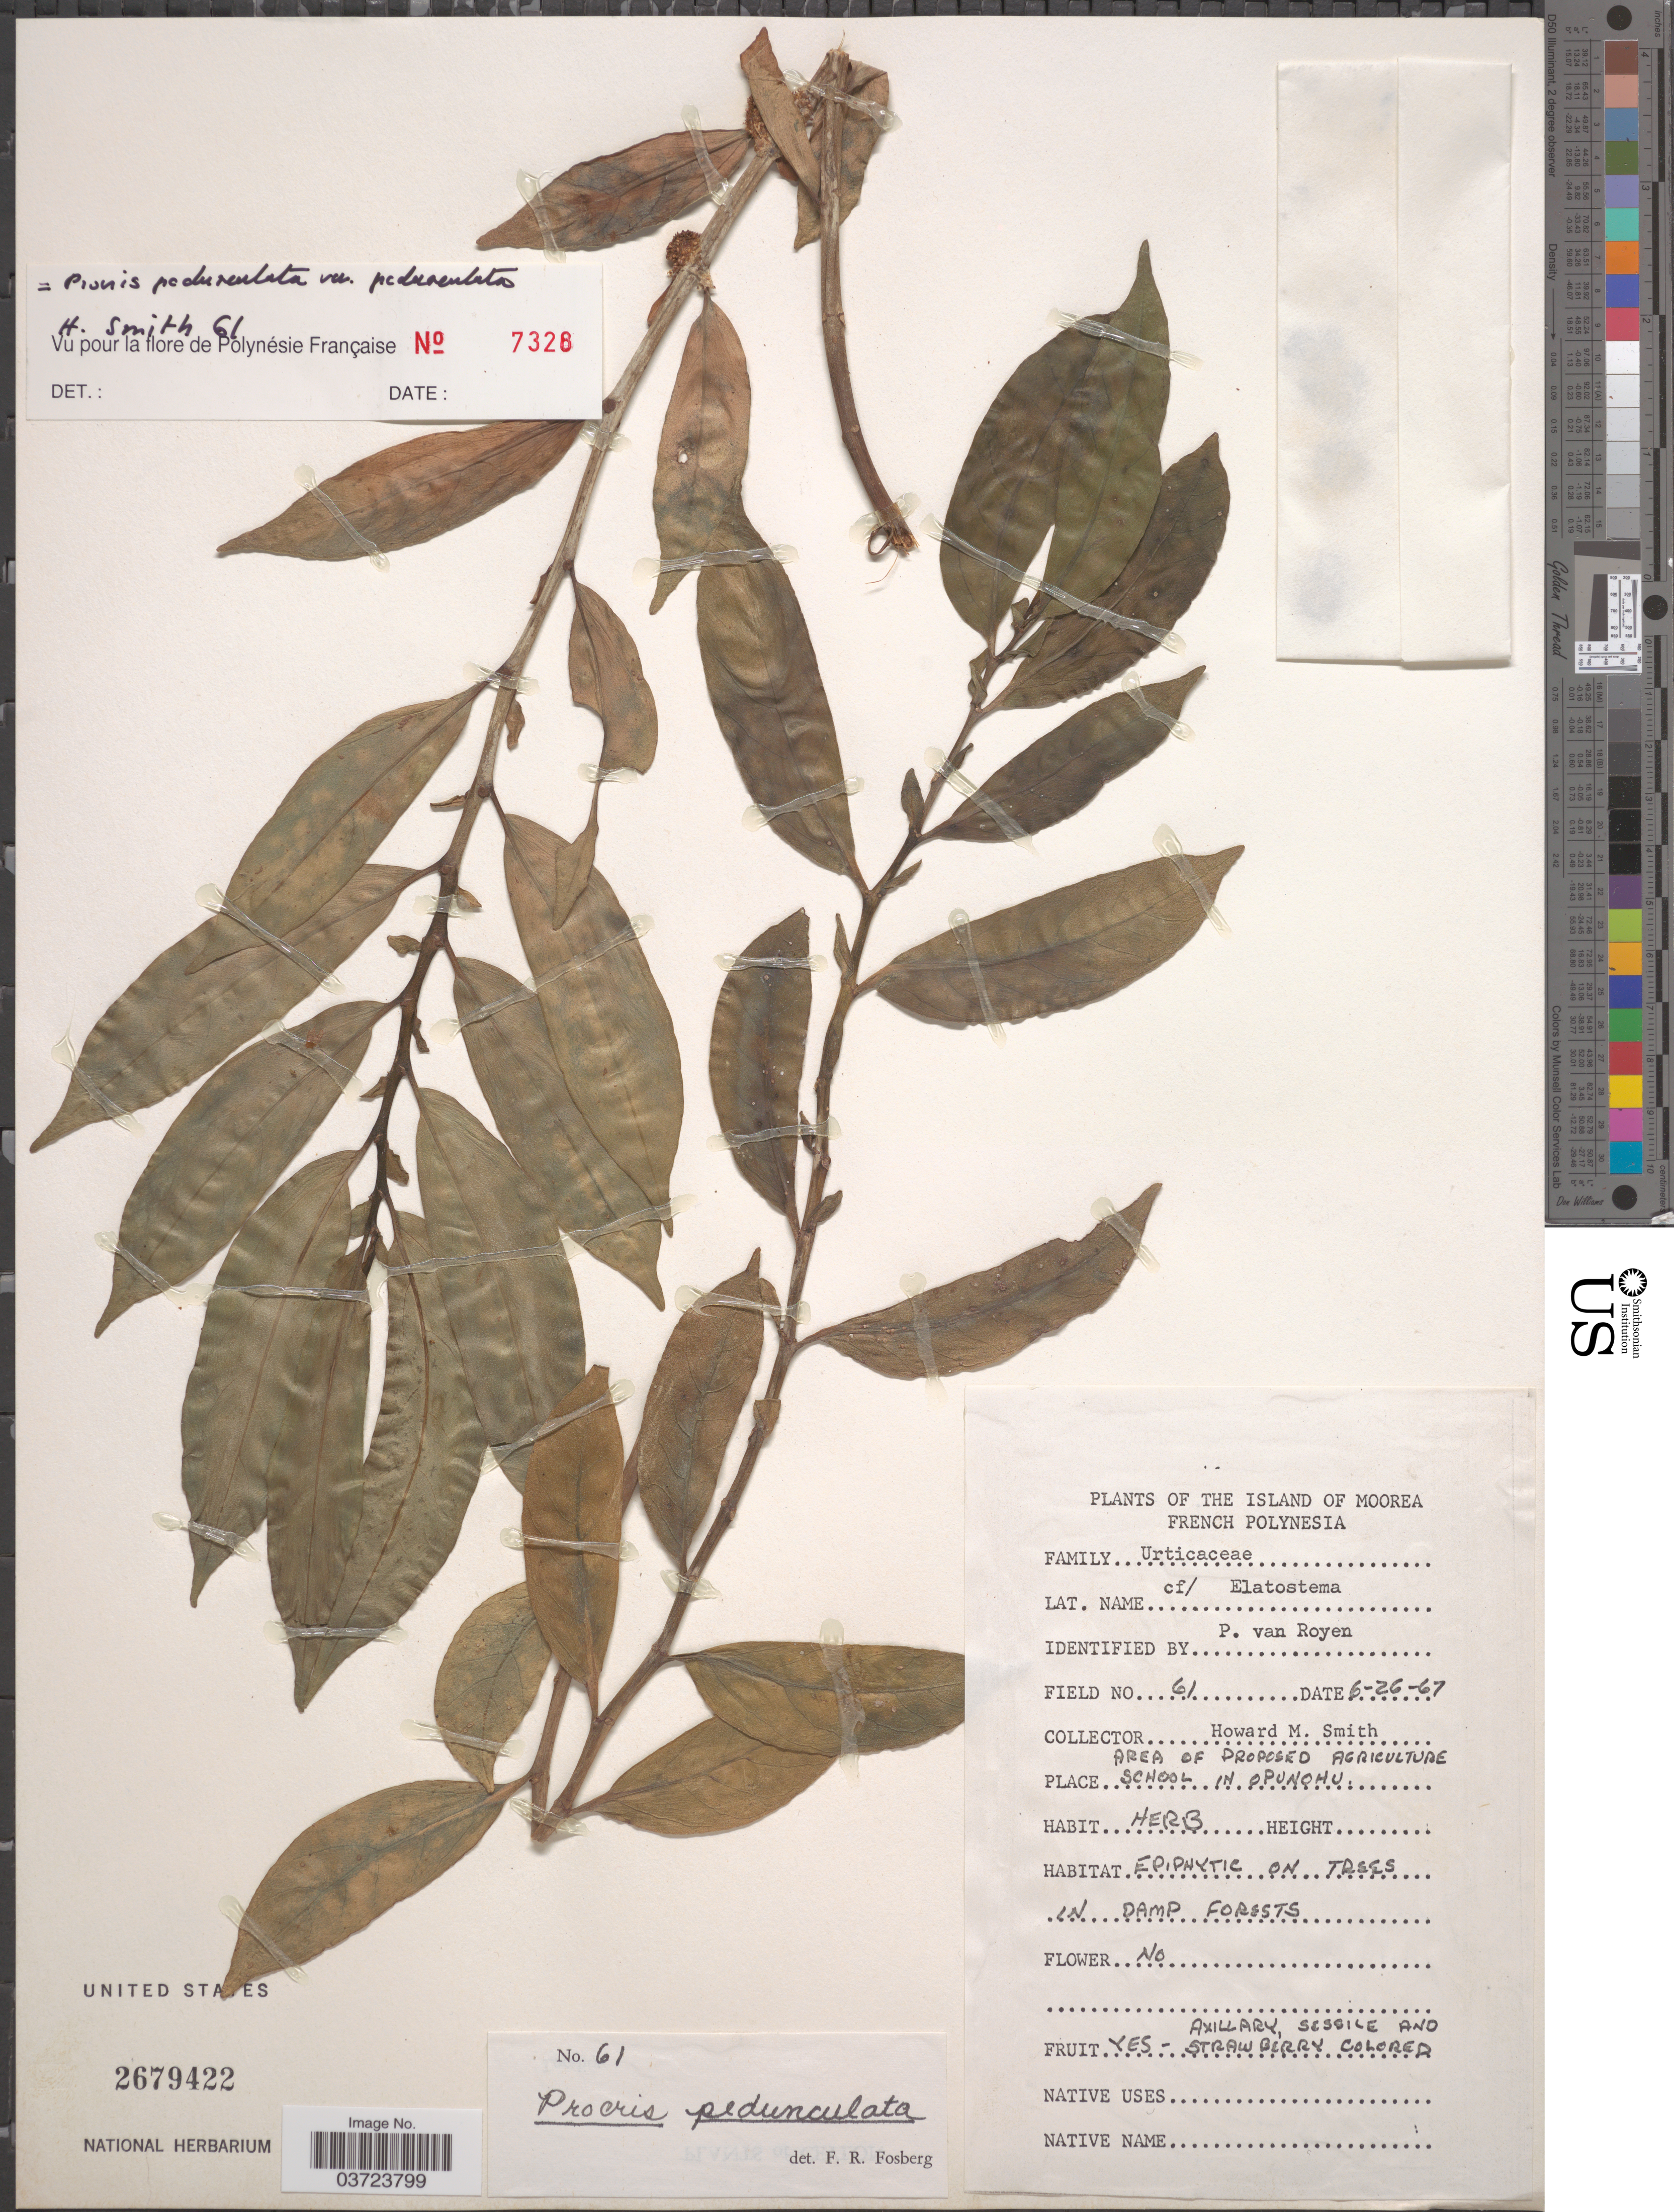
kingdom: Plantae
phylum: Tracheophyta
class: Magnoliopsida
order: Rosales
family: Urticaceae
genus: Procris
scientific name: Procris pedunculata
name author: (J.R. Forst. & G. Forst.) Wedd.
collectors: H. M. Smith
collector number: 61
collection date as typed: Transcribed d/m/y: 26/6/67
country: French Polynesia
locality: Island of Moorea. Area of Proposed Agriculture School in Opunohu.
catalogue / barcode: US 2679422